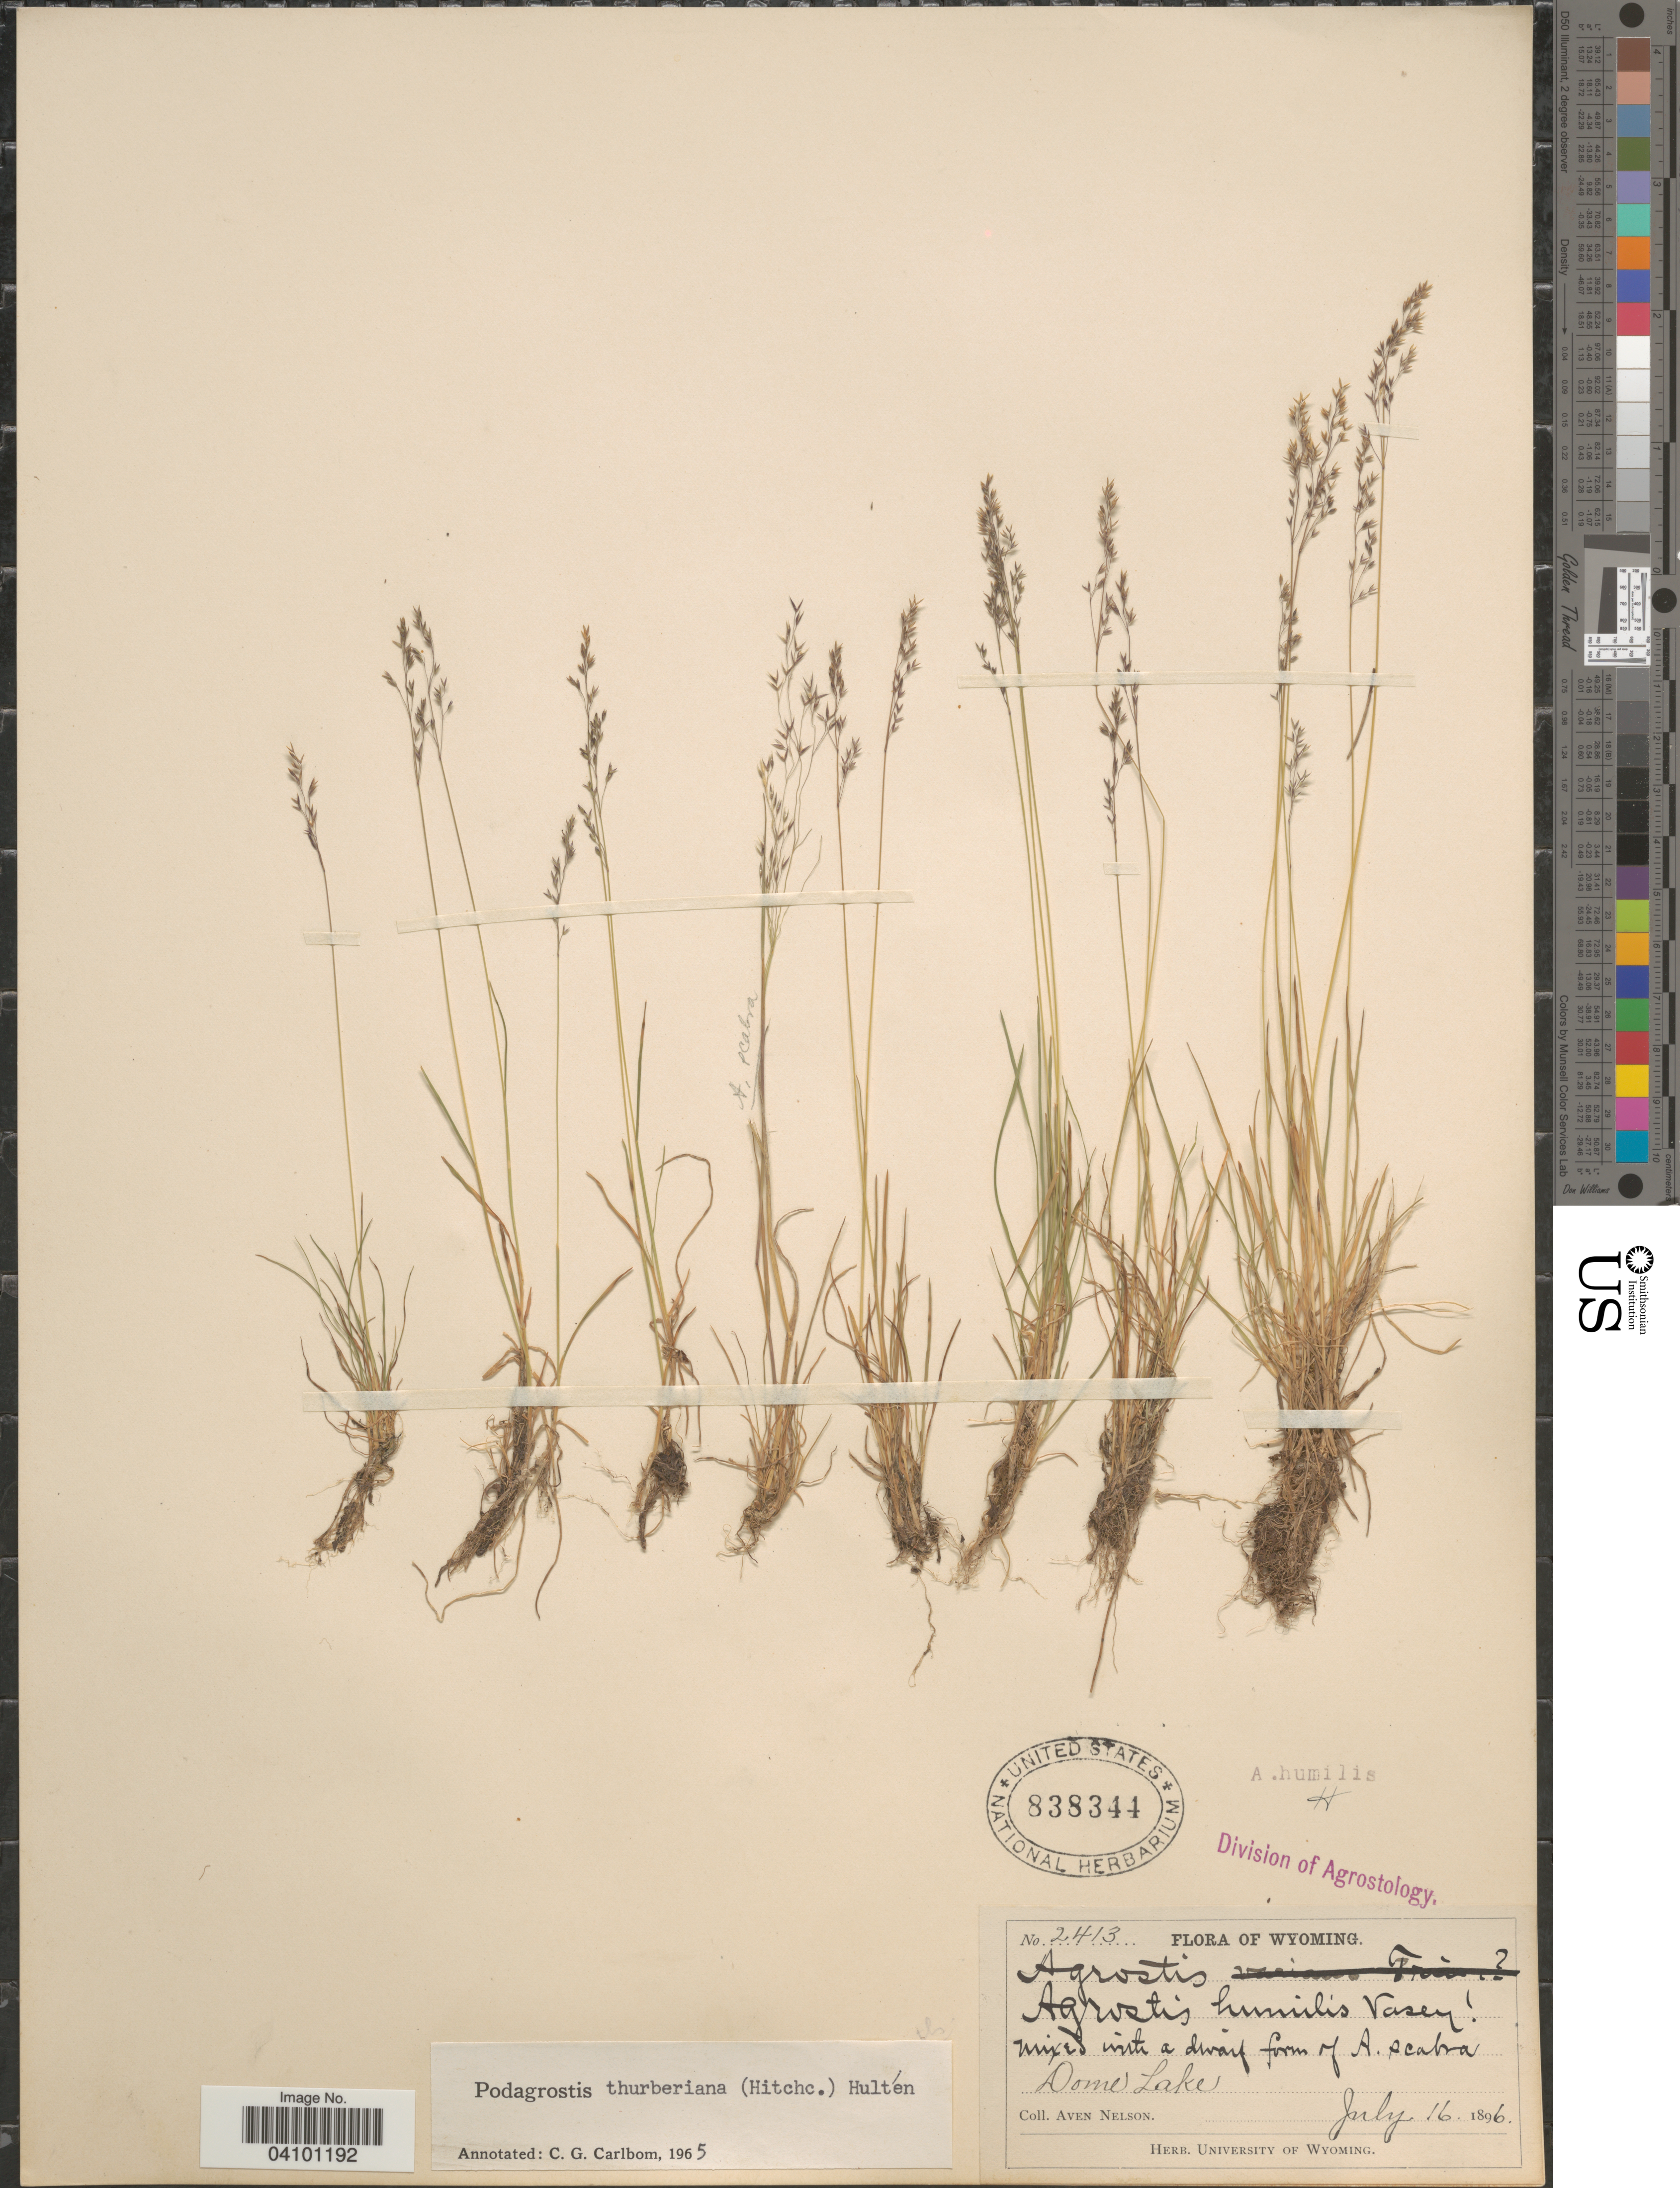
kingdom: Plantae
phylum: Tracheophyta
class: Liliopsida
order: Poales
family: Poaceae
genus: Podagrostis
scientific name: Podagrostis thurberiana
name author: Hitchc.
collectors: A. Nelson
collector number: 2413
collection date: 1896-07-16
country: United States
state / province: Wyoming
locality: Dome Lake.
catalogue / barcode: US 838344